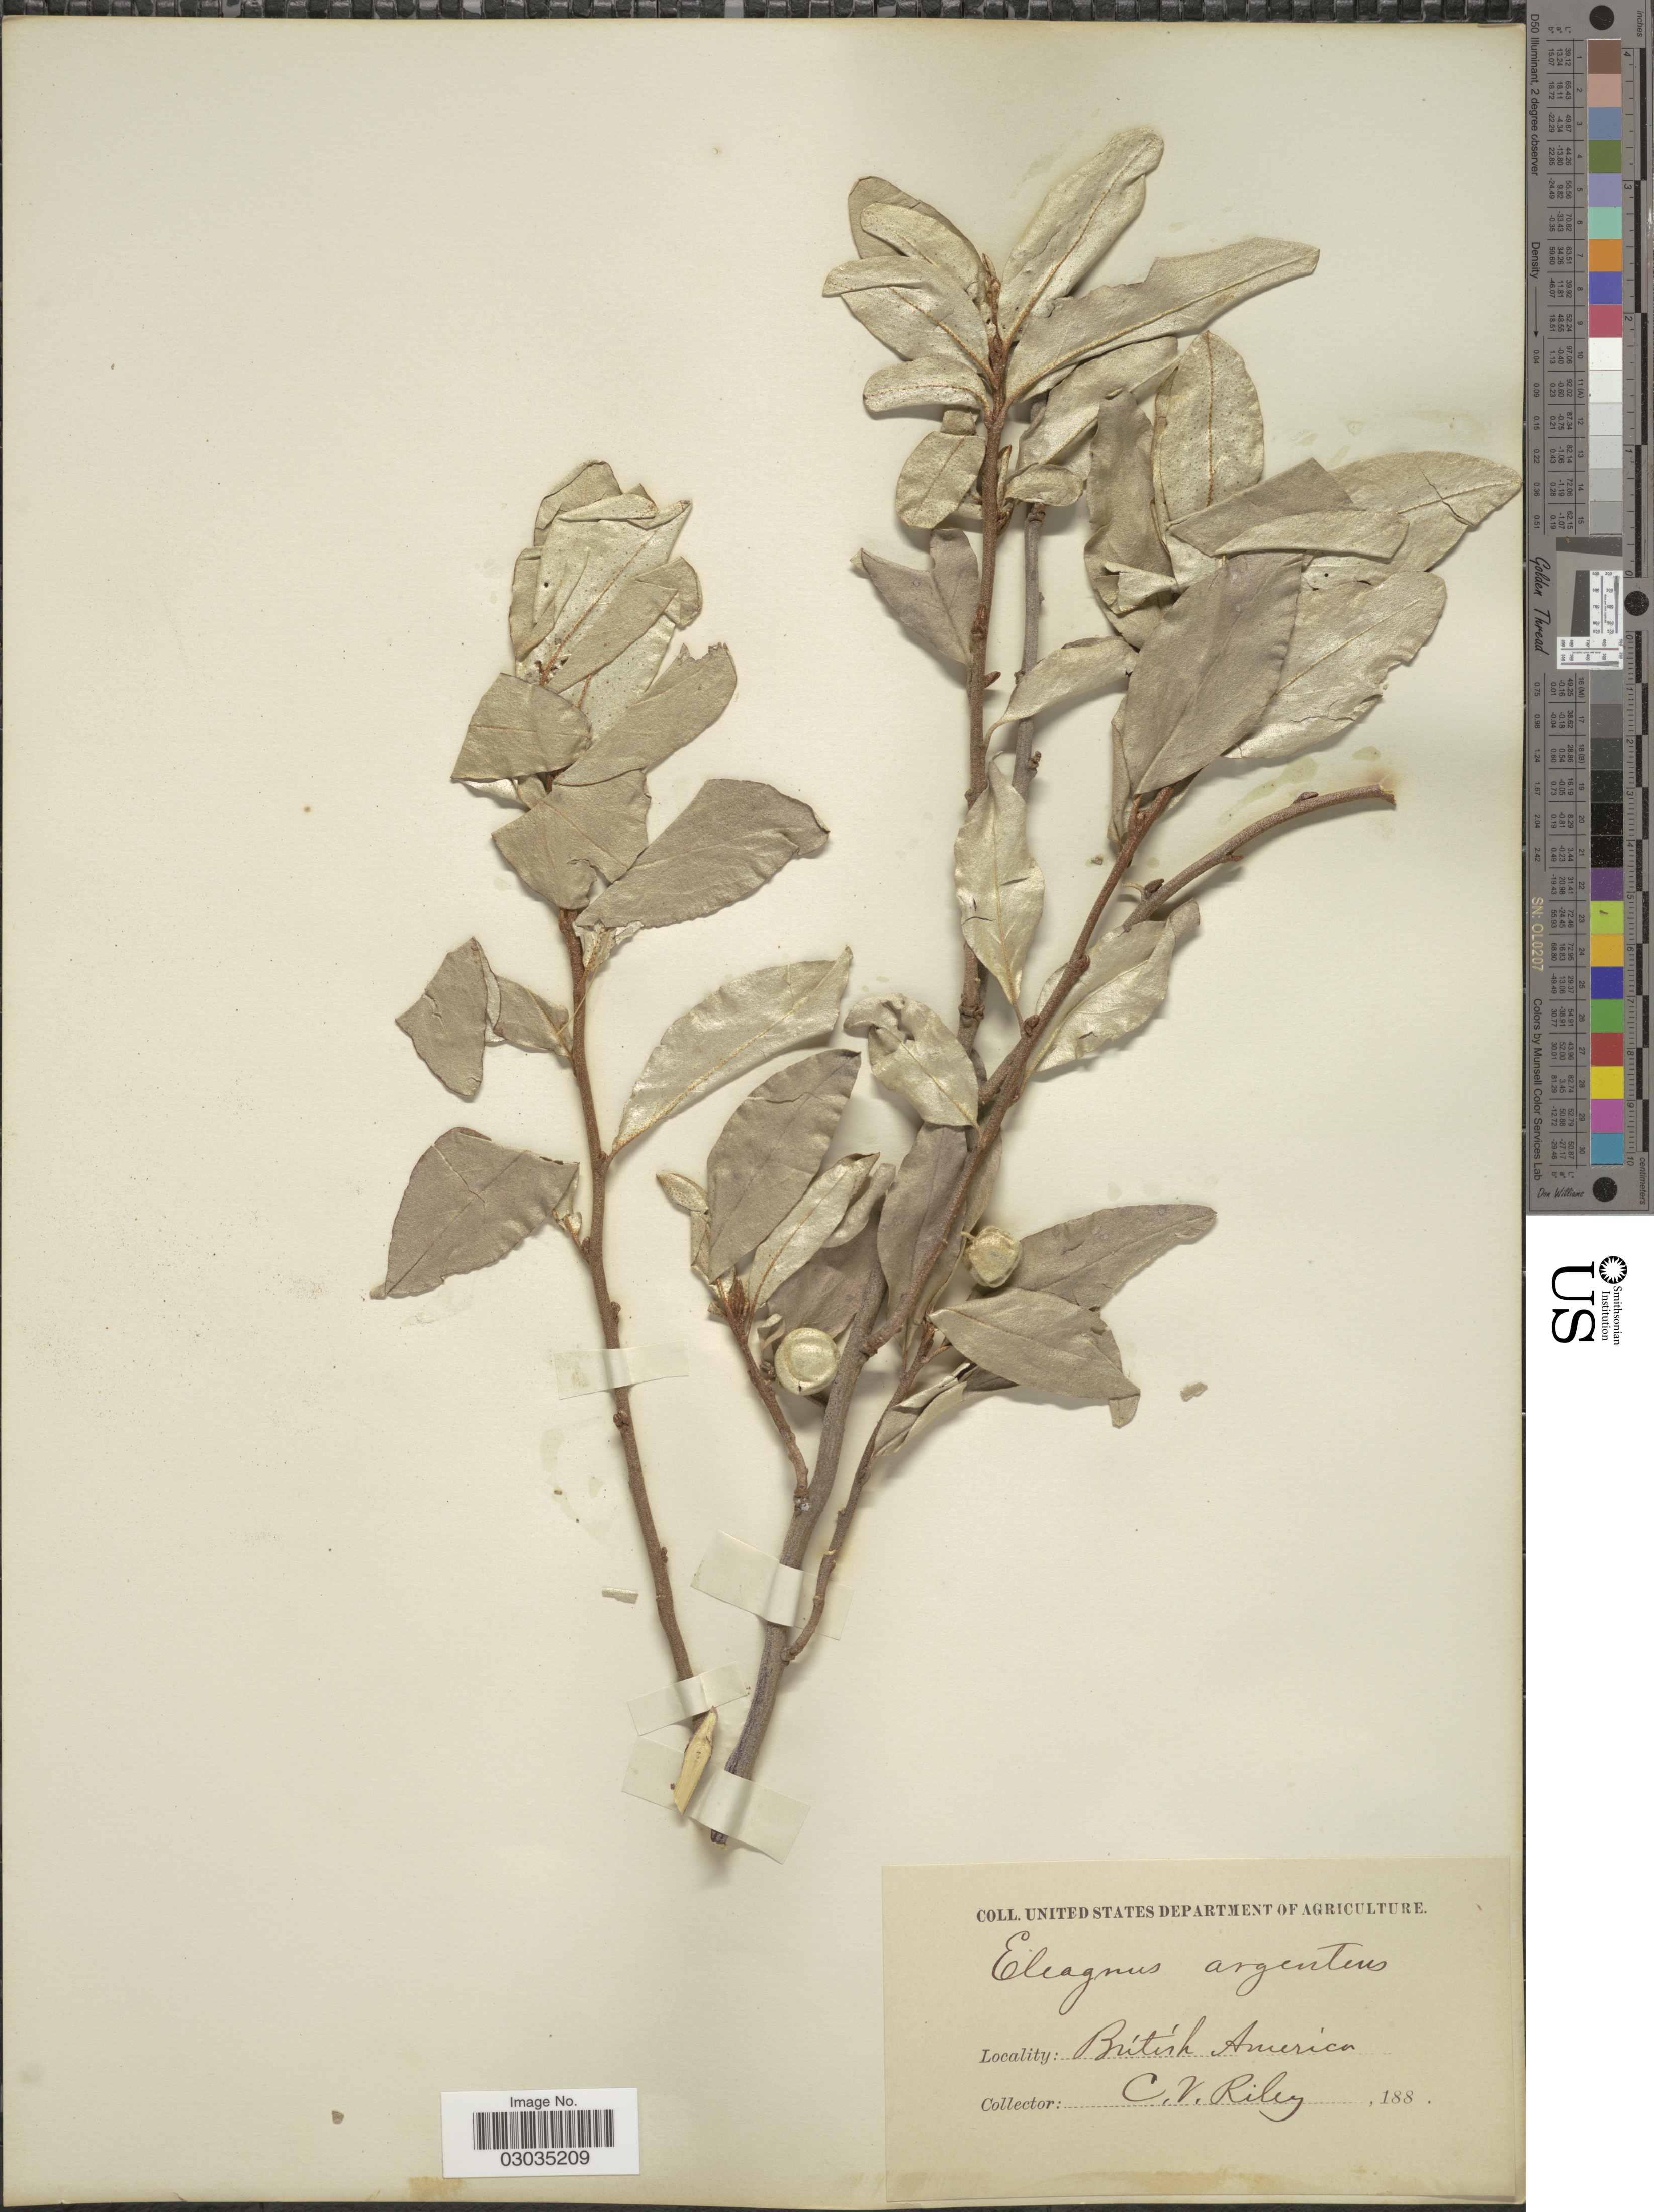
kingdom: Plantae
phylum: Tracheophyta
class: Magnoliopsida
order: Rosales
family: Elaeagnaceae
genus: Elaeagnus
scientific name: Elaeagnus commutata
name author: Bernh. ex Rydb.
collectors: C. Riley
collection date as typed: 188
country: Canada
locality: British America.